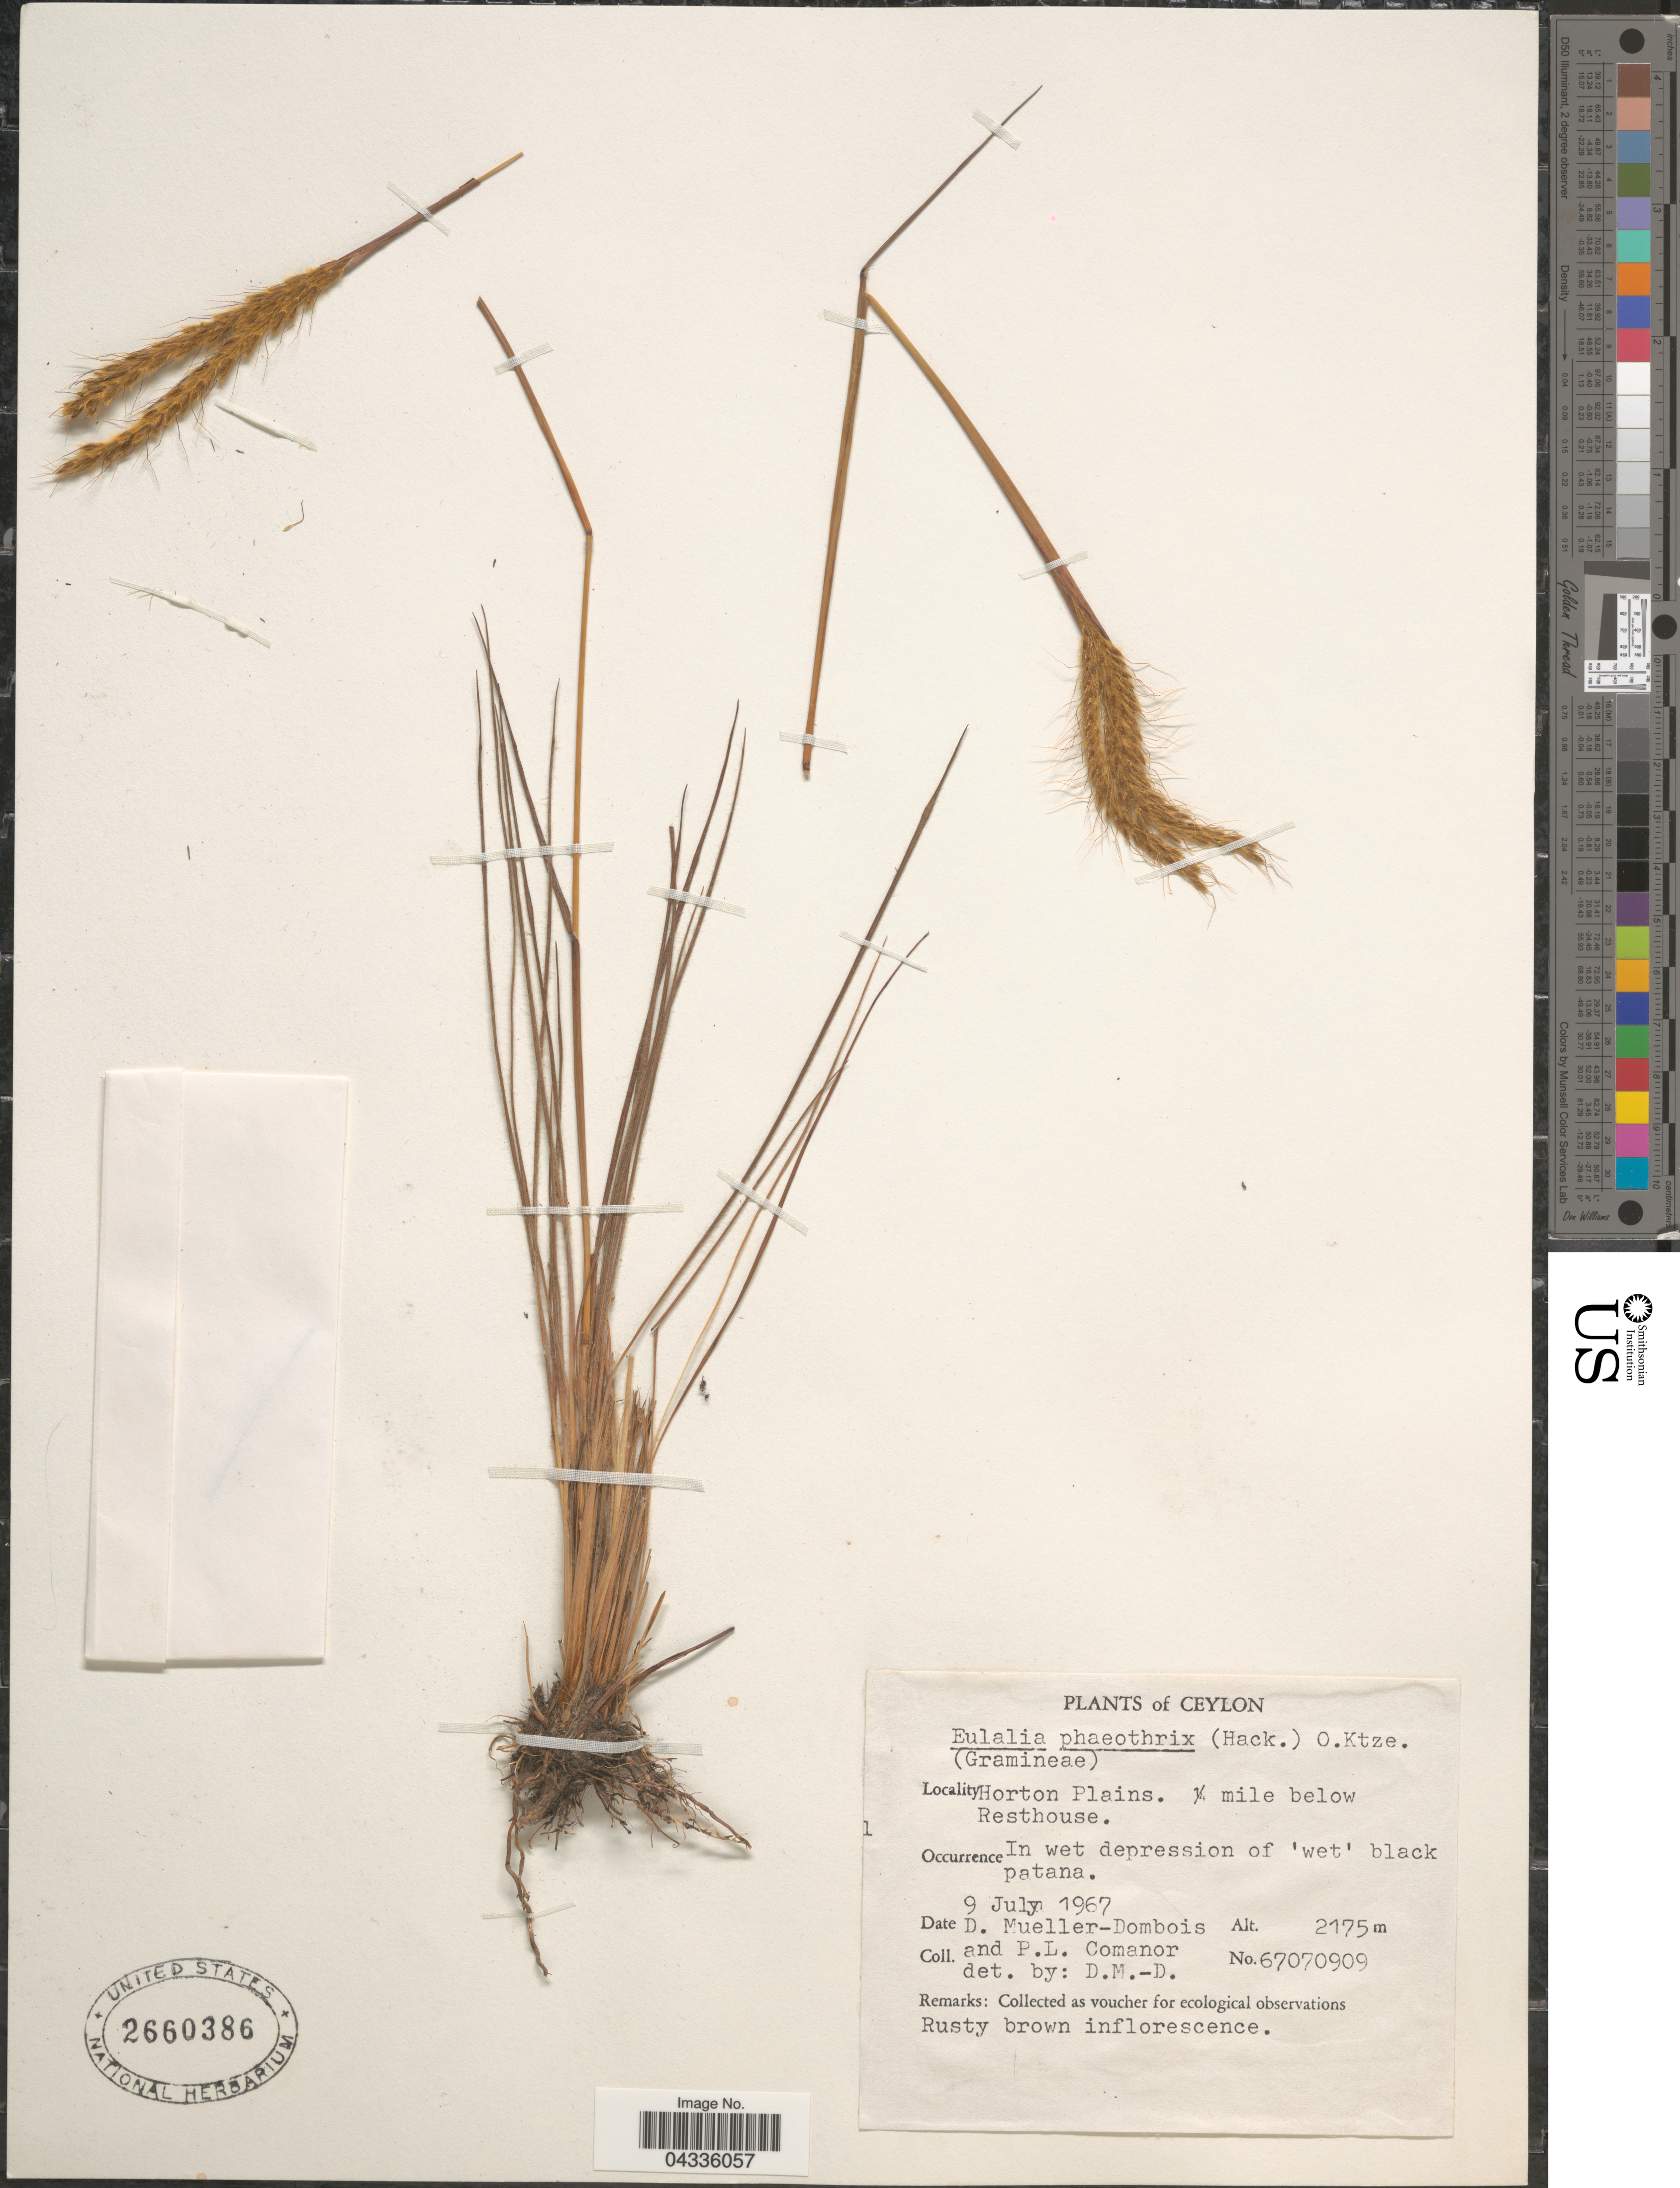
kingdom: Plantae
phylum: Tracheophyta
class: Liliopsida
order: Poales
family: Poaceae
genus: Eulalia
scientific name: Eulalia phaeothrix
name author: (Hack.) Kuntze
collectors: D. Mueller-Dombois & P. Comanor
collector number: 67070909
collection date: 1967-07-09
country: Sri Lanka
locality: Ceylon. Horton Plain. ½ mile above Resthouse.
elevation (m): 2175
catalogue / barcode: US 2660386